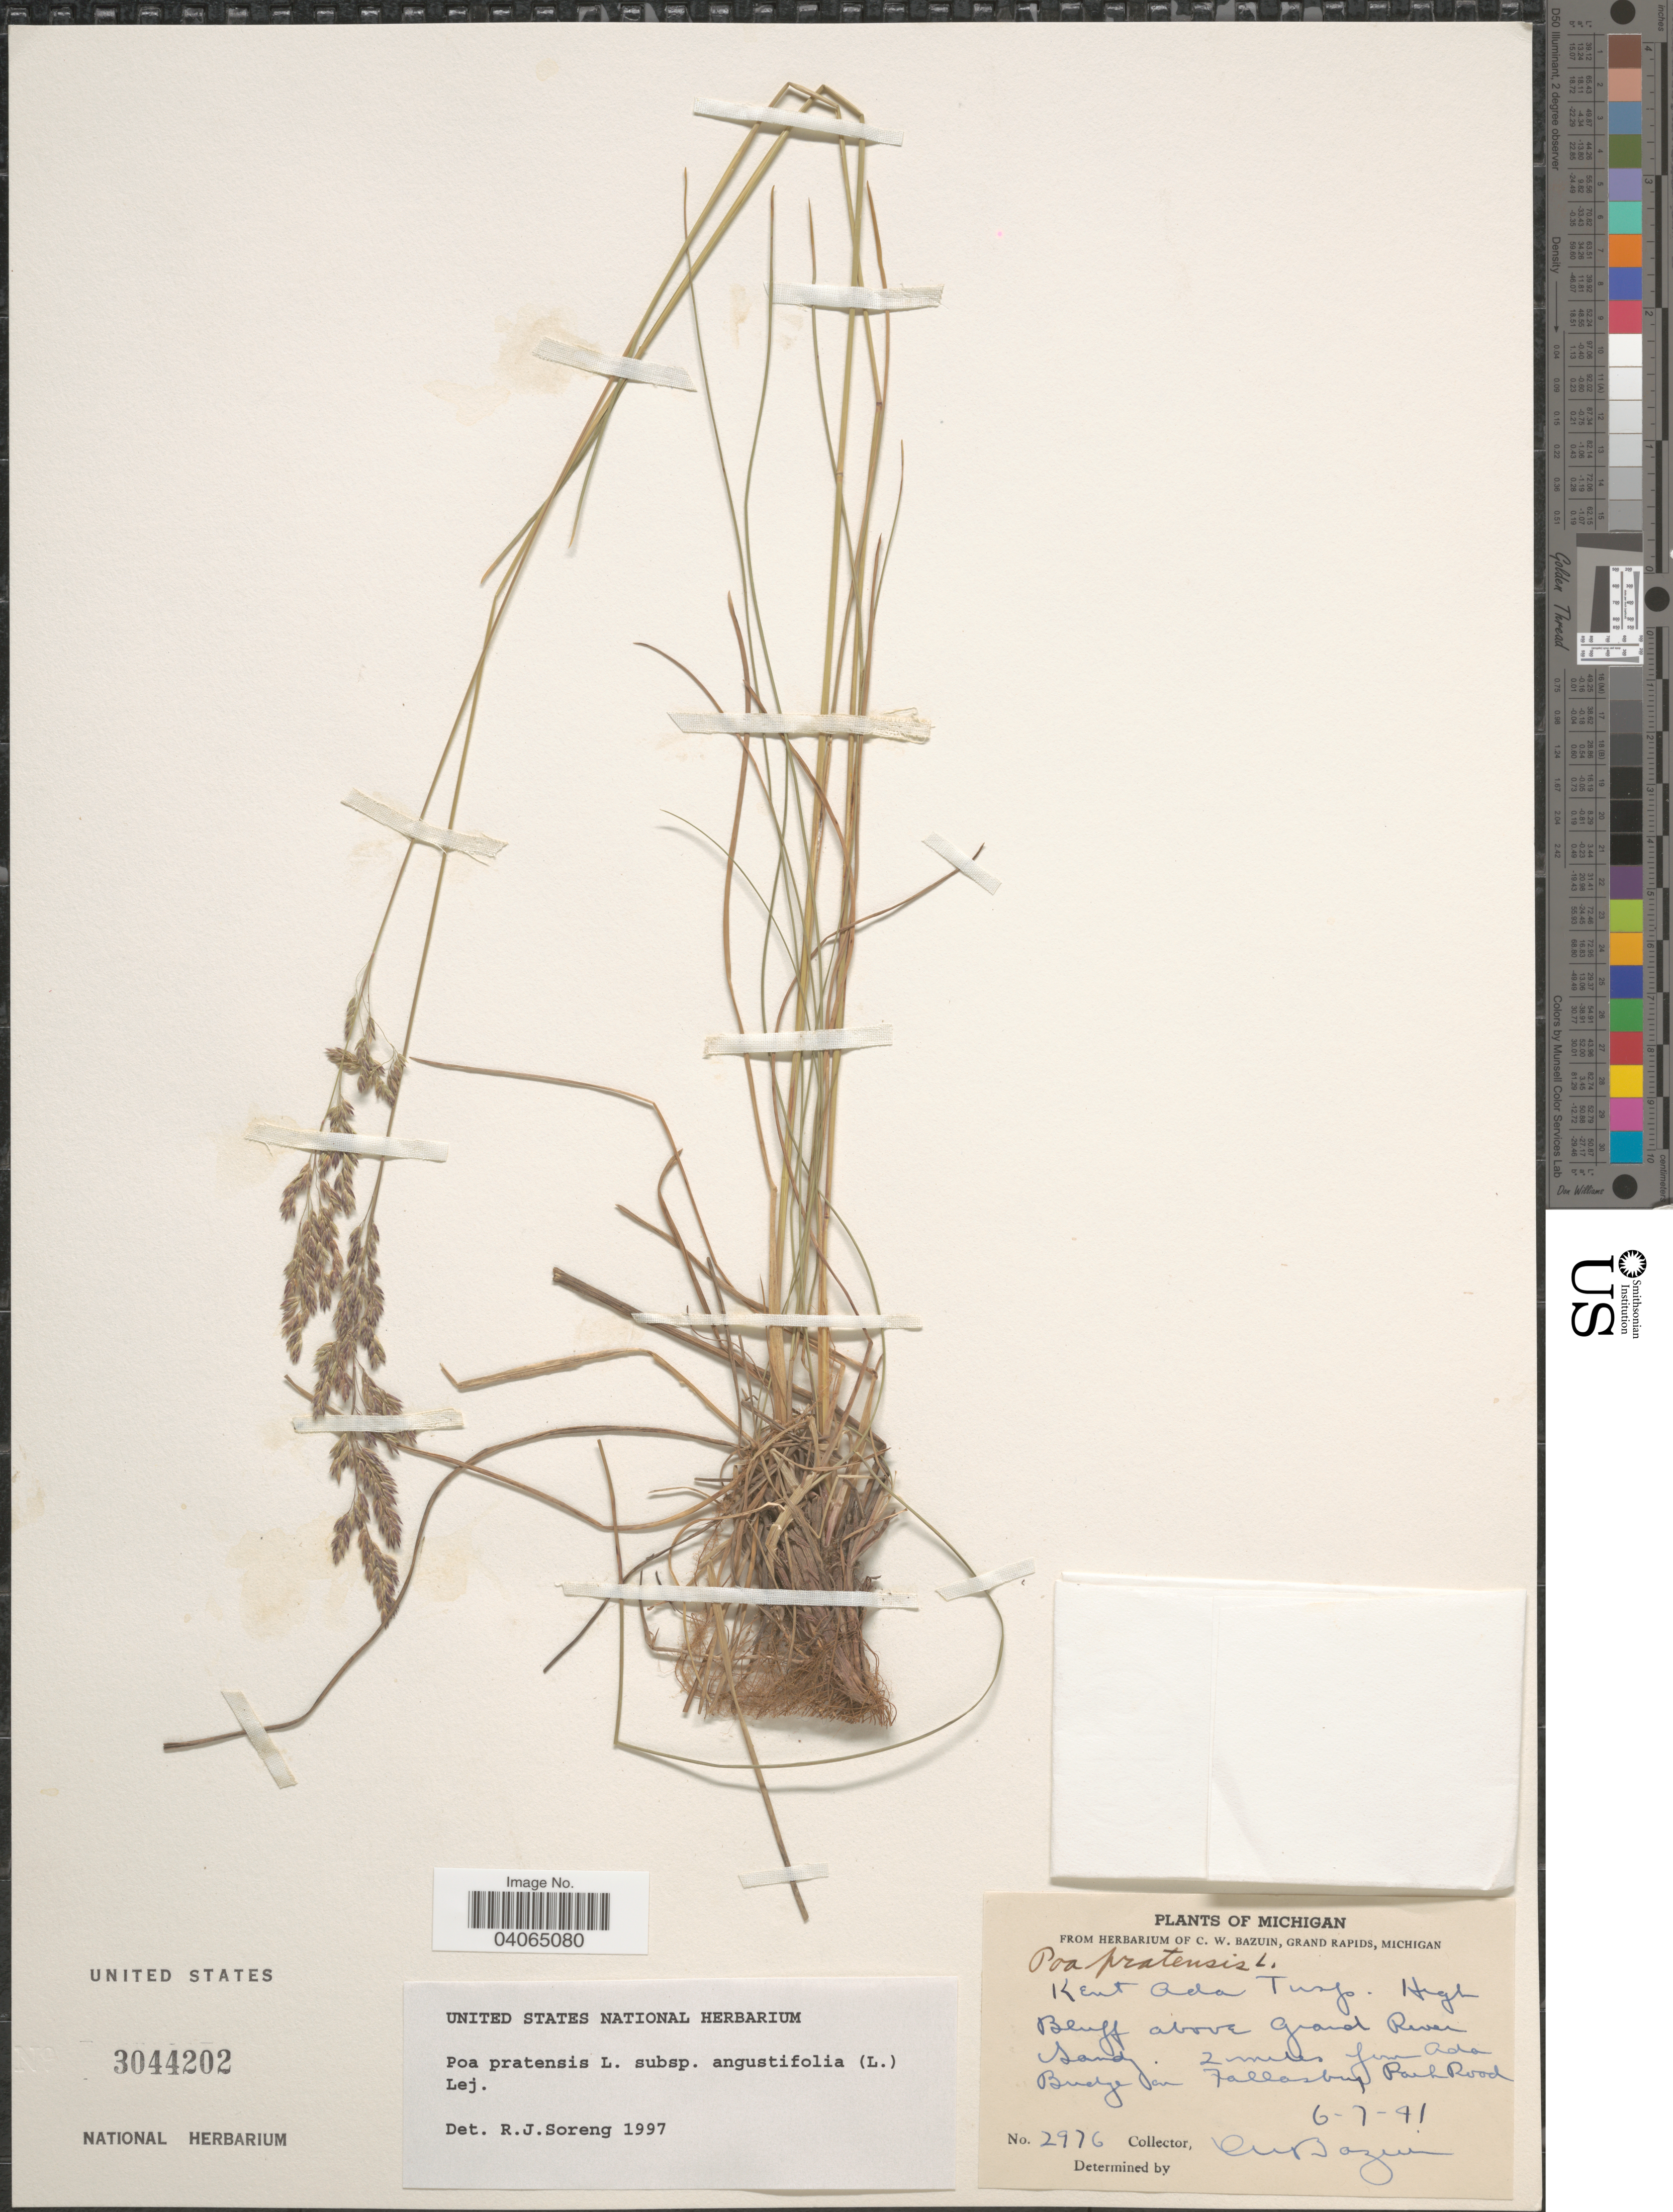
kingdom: Plantae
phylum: Tracheophyta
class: Liliopsida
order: Poales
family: Poaceae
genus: Poa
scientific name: Poa pratensis subsp. angustifolia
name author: (L.) Lej.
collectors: C. Bazuin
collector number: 2976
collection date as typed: Transcribed d/m/y: 7/6/41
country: United States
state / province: Michigan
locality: Kent Ada Twp. High Bluff above Grand River. Sandy. 2 miles from Ada Bridge on Fallasburg Park Road.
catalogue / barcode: US 3044202